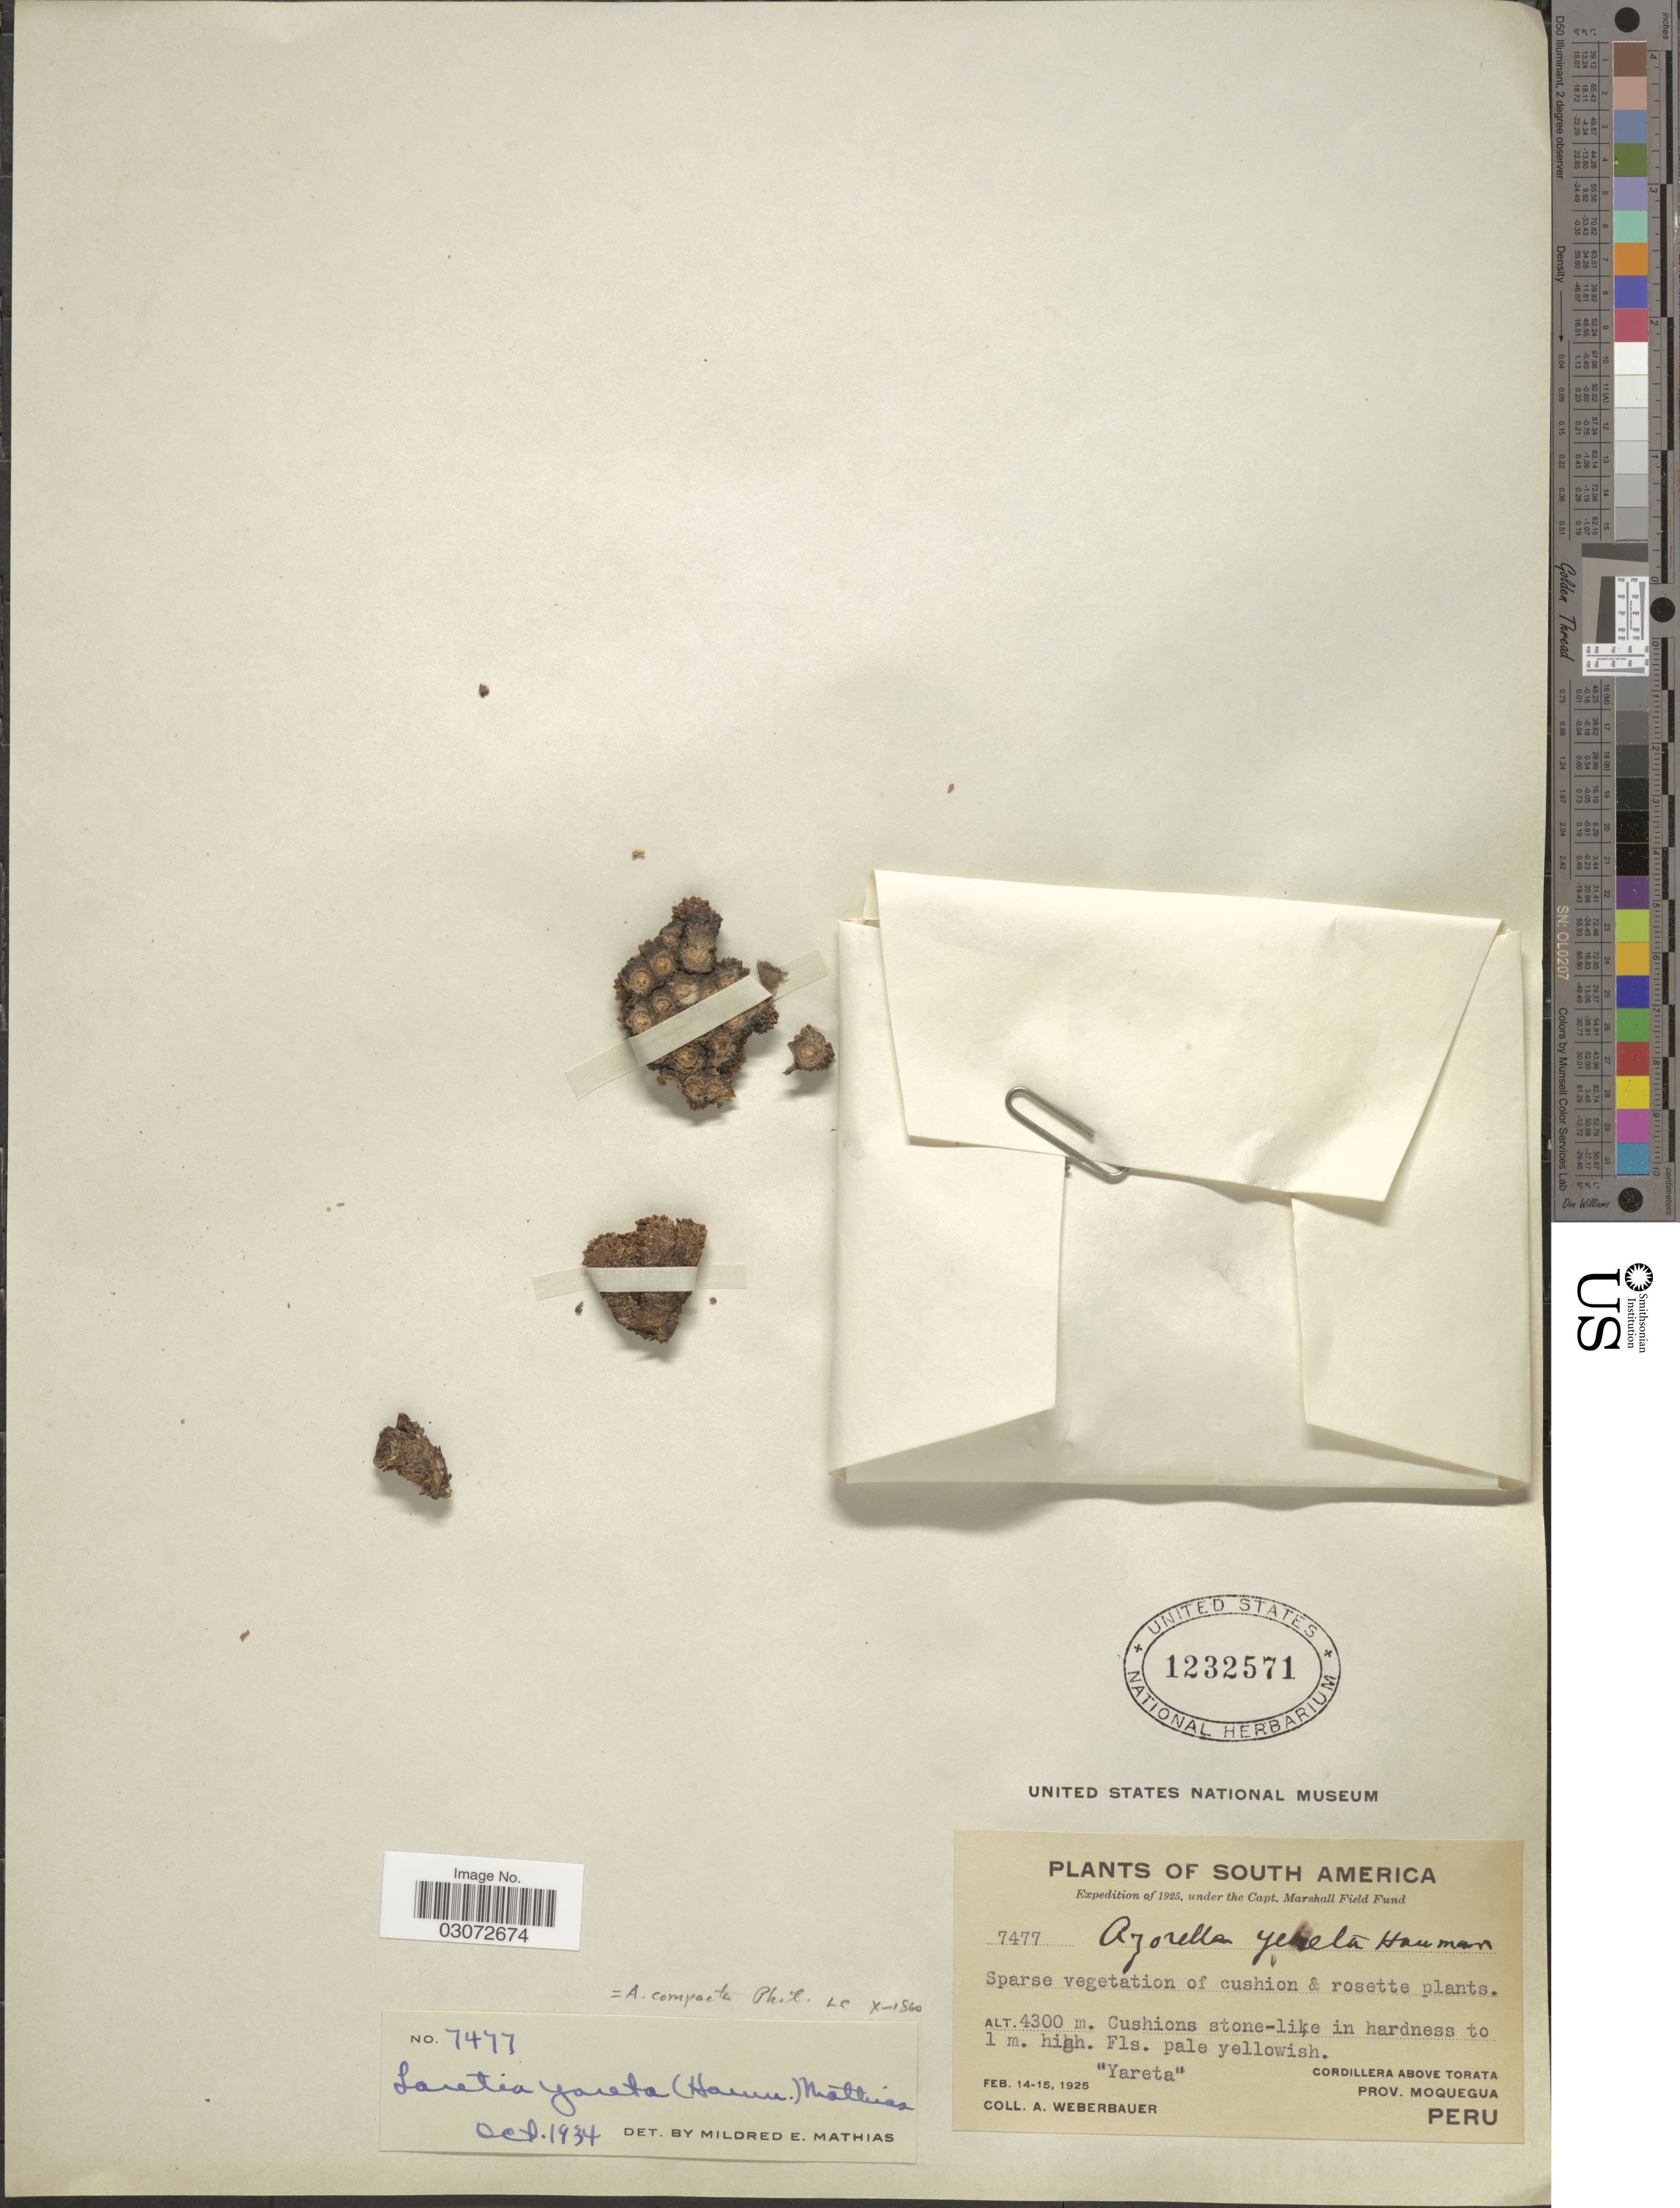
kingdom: Plantae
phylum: Tracheophyta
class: Magnoliopsida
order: Apiales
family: Apiaceae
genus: Azorella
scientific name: Azorella compacta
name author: Phil.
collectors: A. Weberbauer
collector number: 7477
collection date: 1925-02-14/1925-02-15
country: Peru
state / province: Moquegua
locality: Cordillera above Torata.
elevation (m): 4300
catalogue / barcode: US 1232571